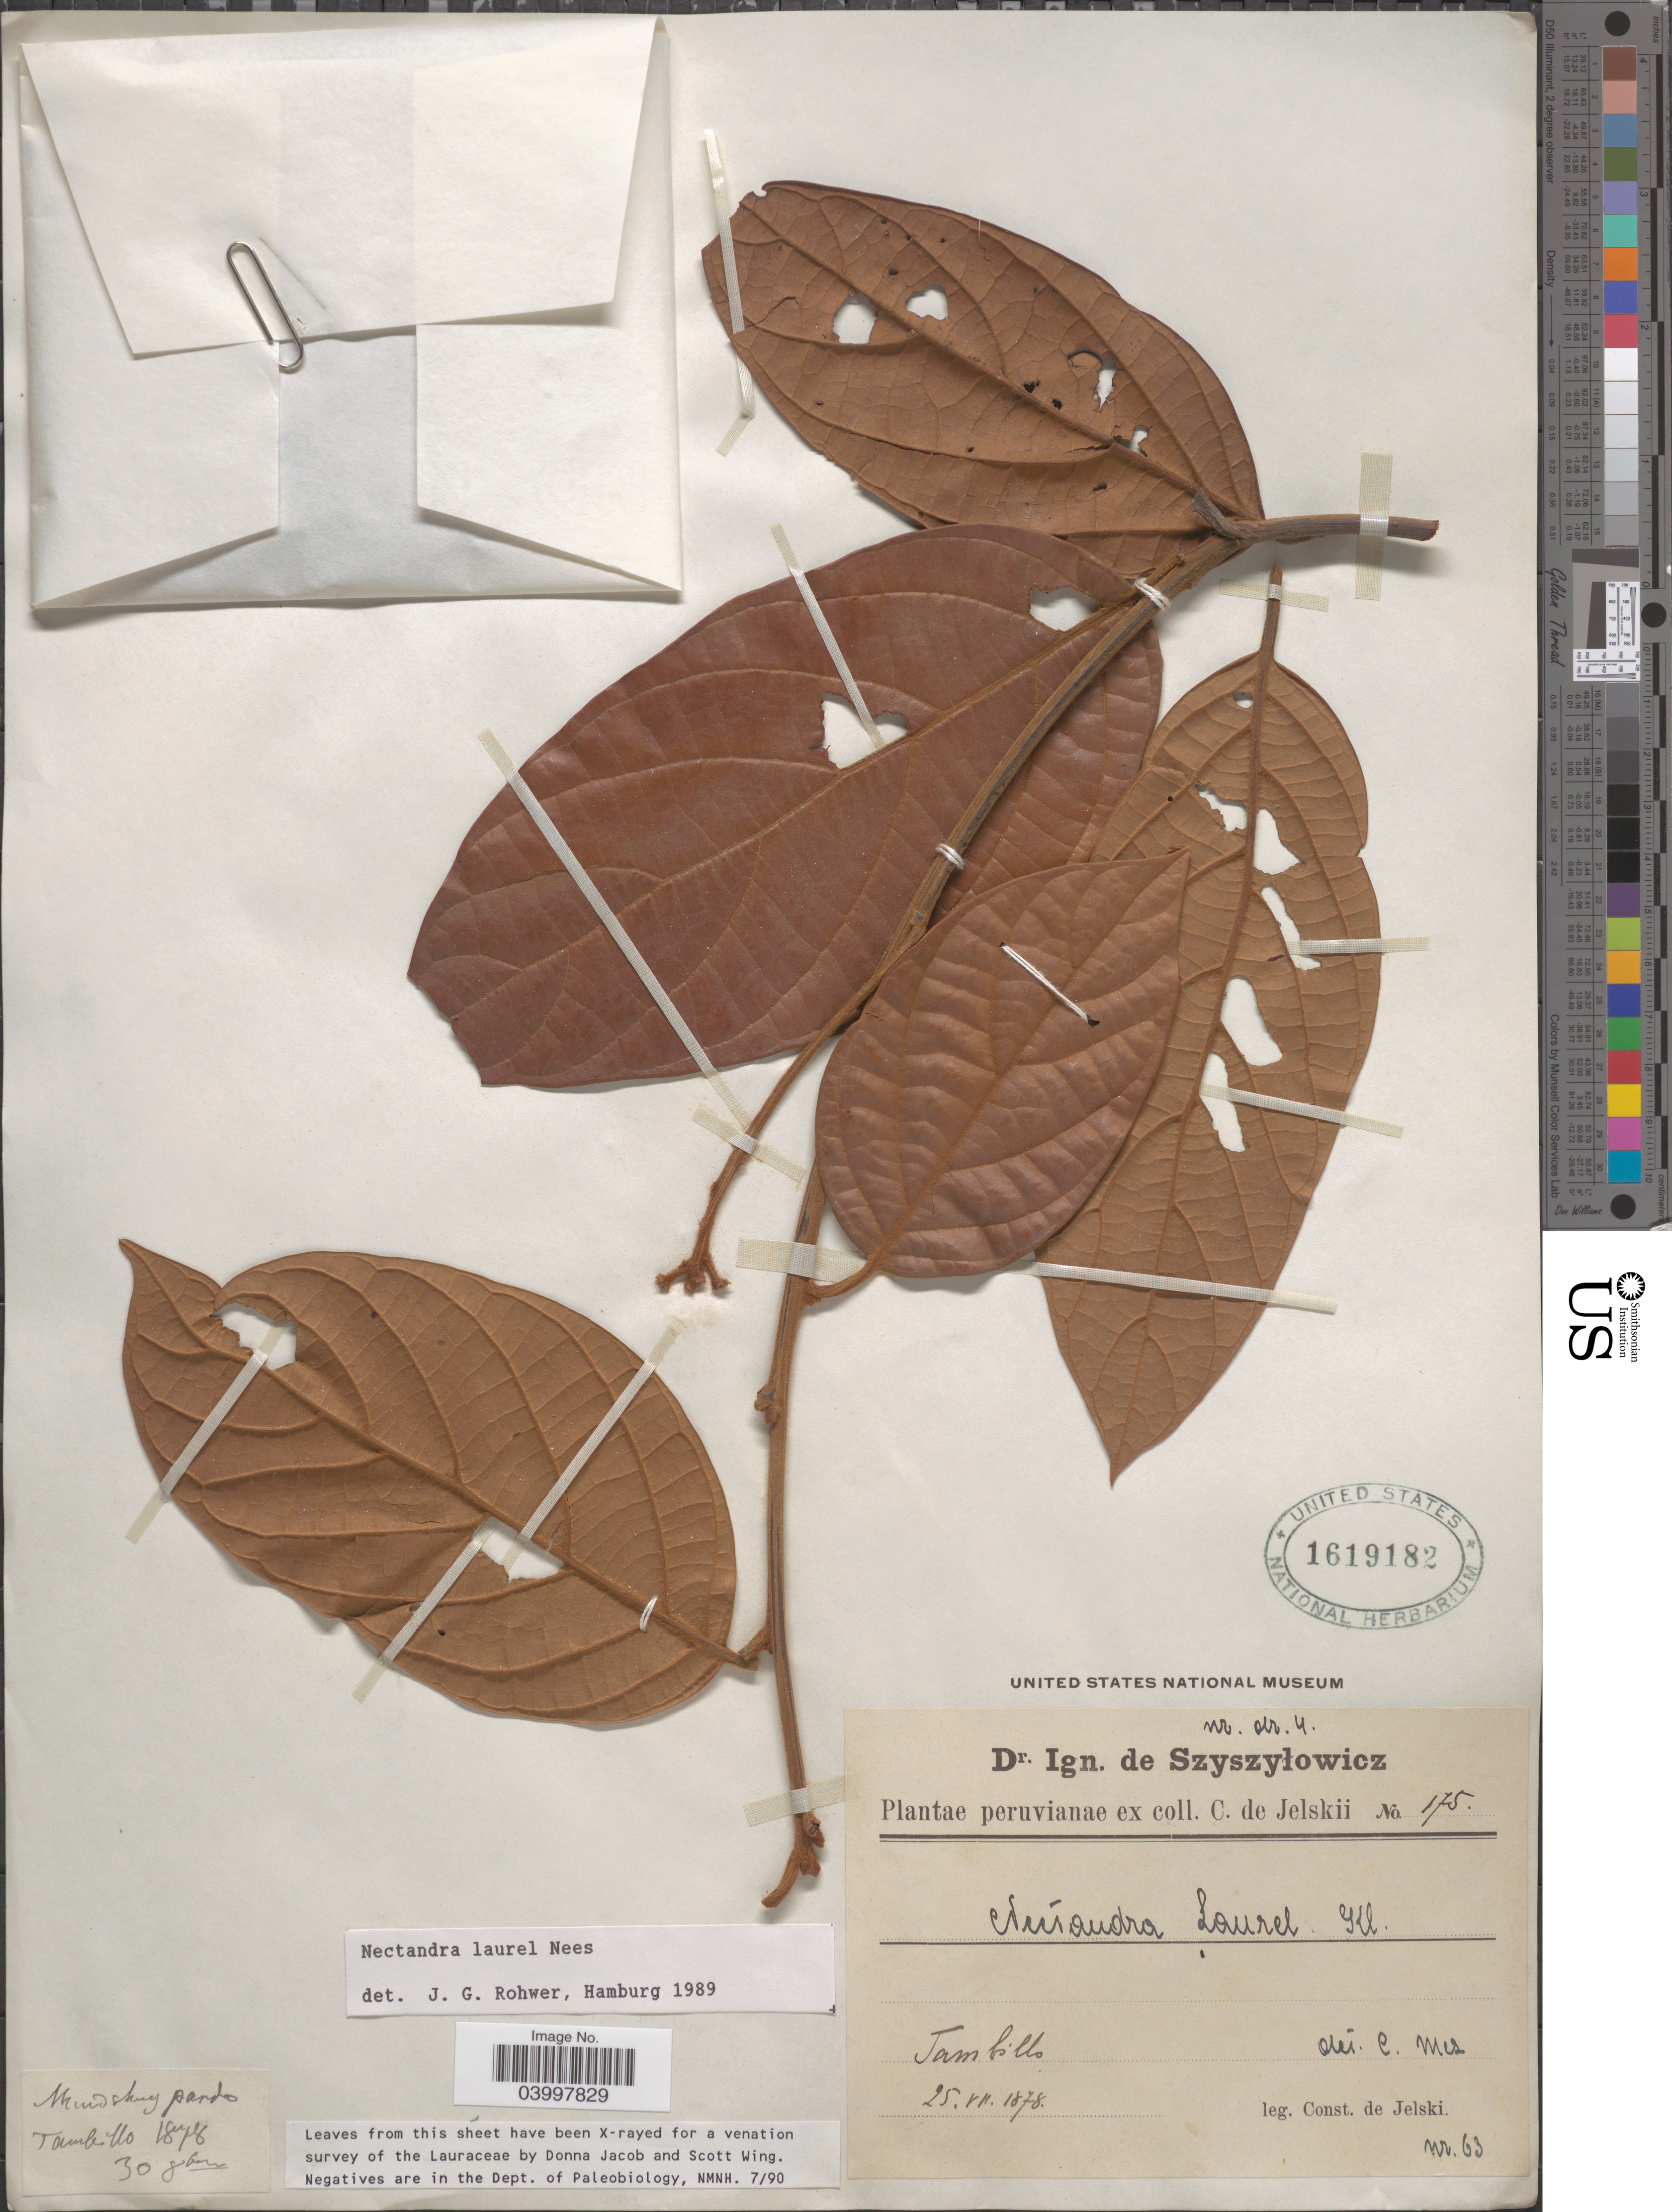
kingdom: Plantae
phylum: Tracheophyta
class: Magnoliopsida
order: Laurales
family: Lauraceae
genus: Nectandra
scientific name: Nectandra laurel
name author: Nees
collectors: C. de Jelski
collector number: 63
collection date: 1878-07-25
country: Peru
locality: Tambillo.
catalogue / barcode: US 1619182